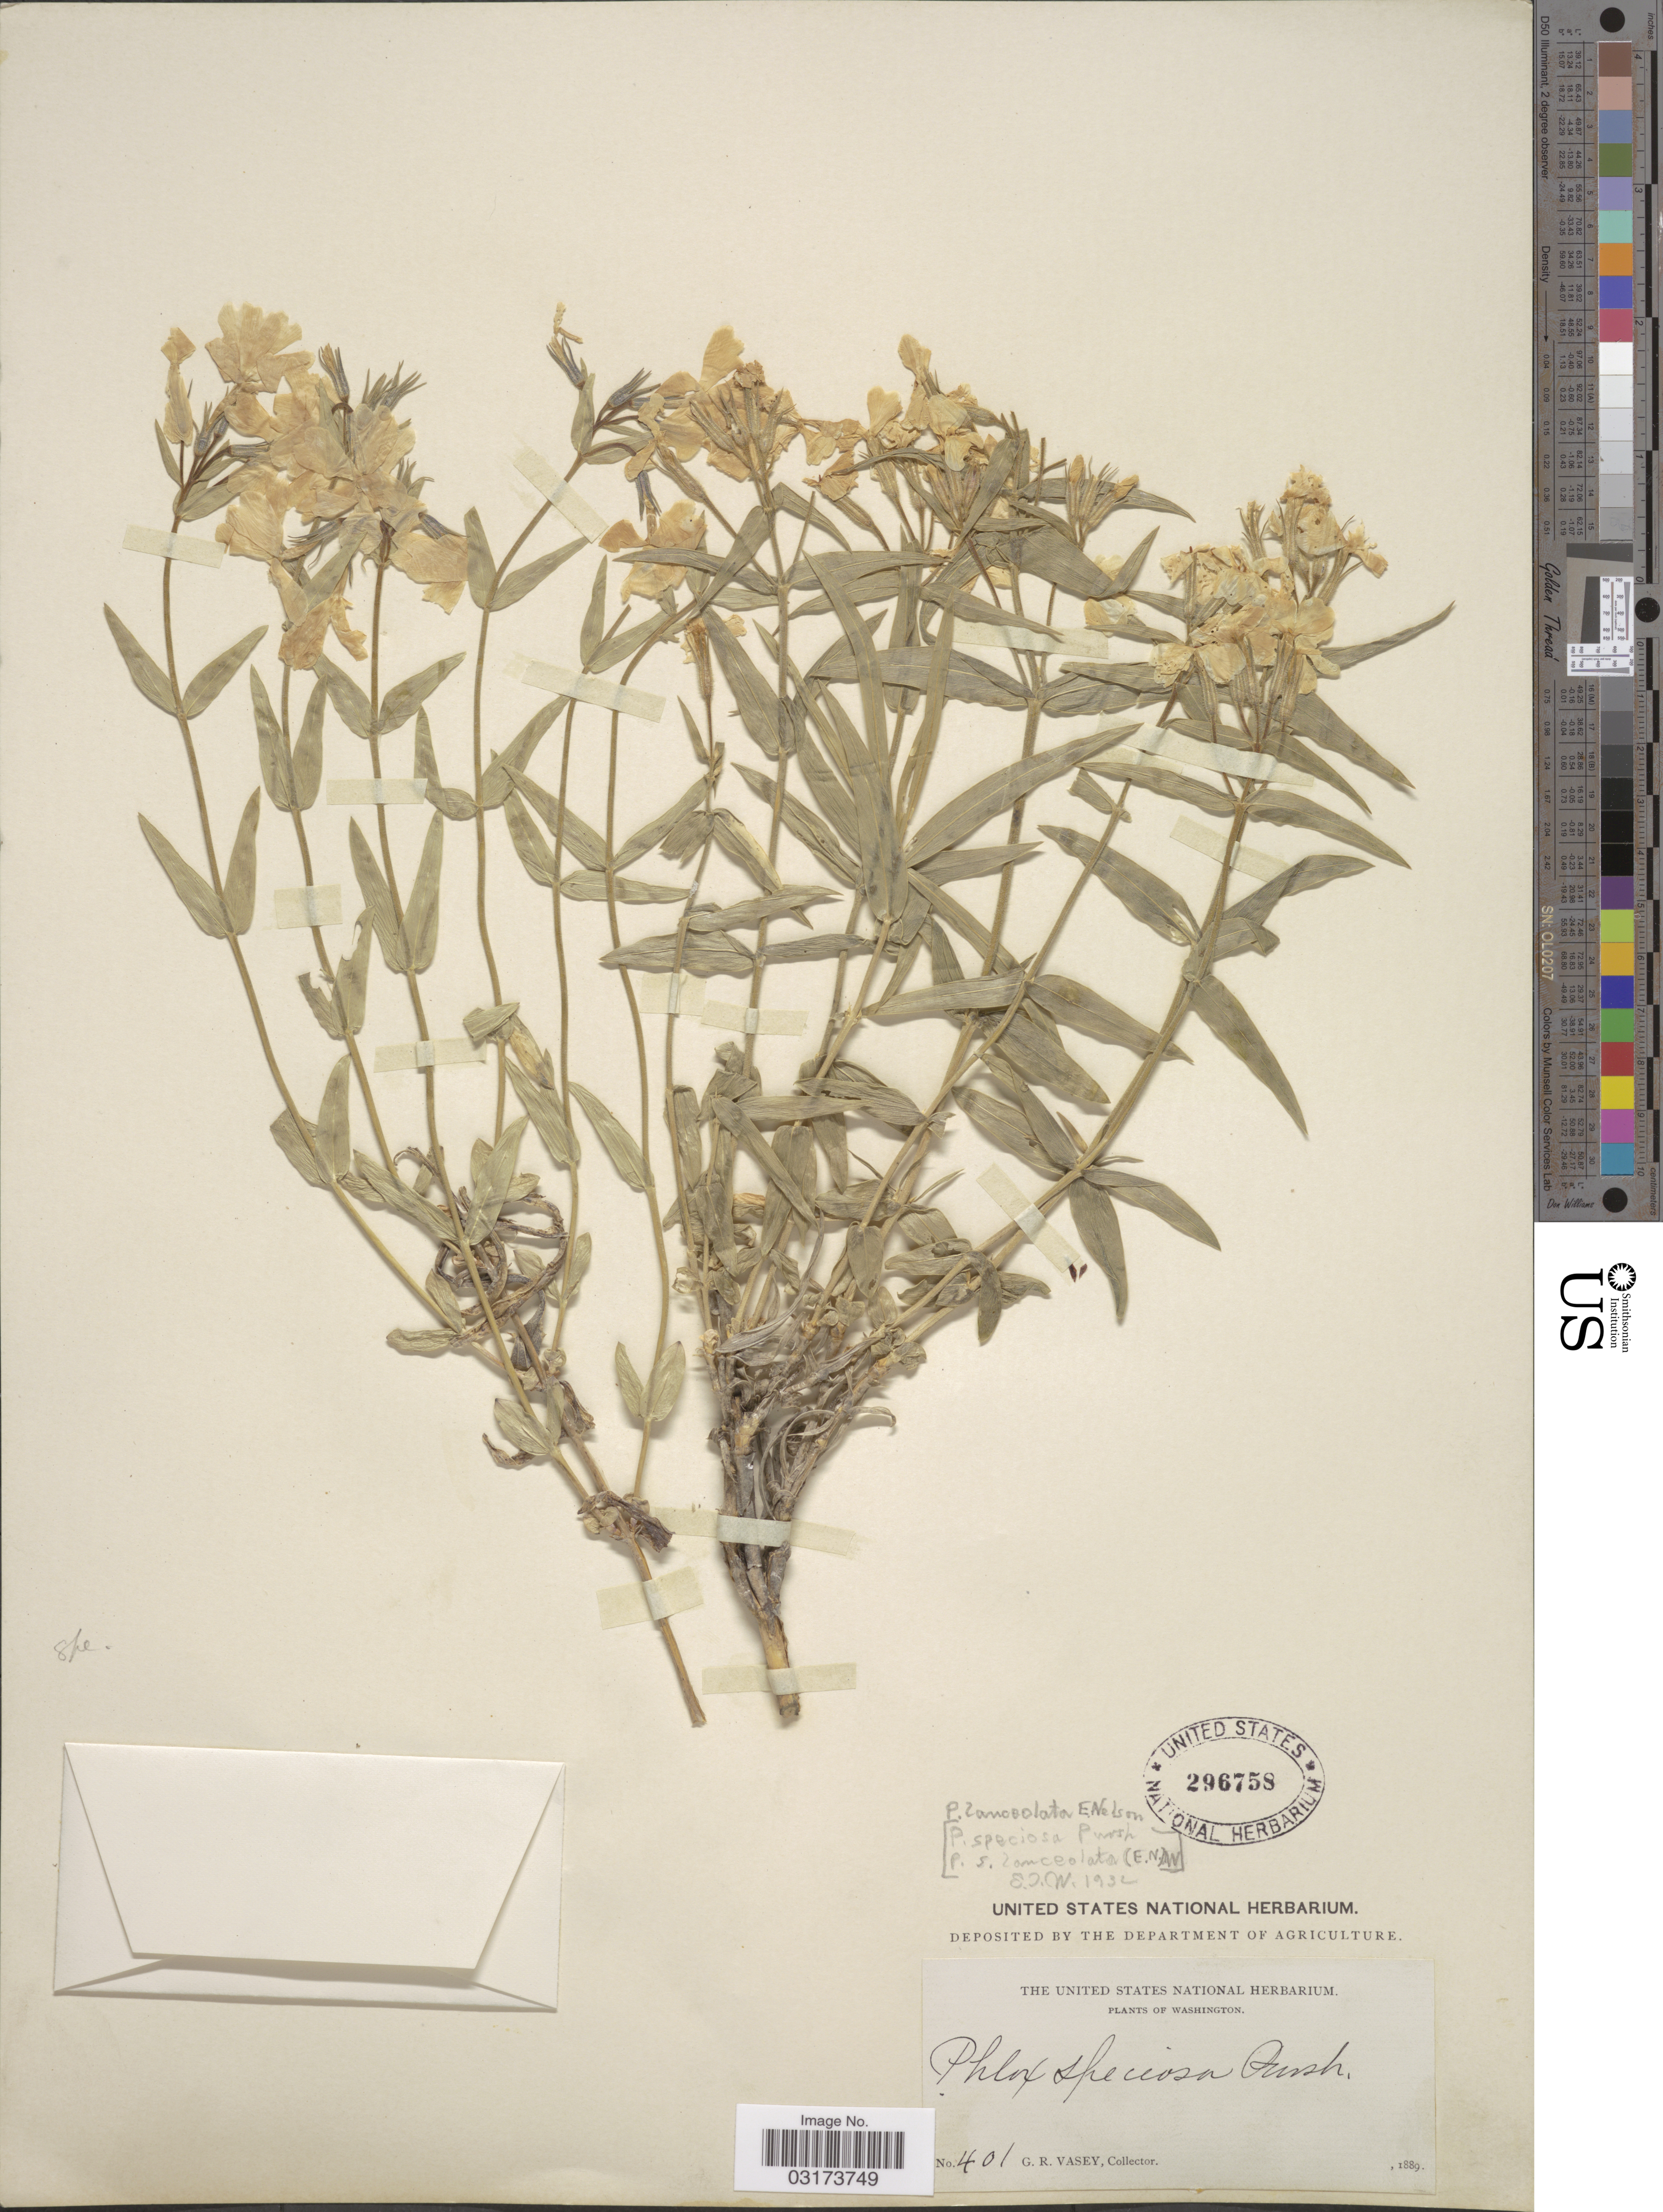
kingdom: Plantae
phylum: Tracheophyta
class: Magnoliopsida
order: Ericales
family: Polemoniaceae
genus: Phlox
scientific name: Phlox speciosa subsp. lanceolata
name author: (E.E. Nelson) Wherry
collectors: G. R. Vasey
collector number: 401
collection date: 1889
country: United States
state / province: Washington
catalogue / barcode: US 296758